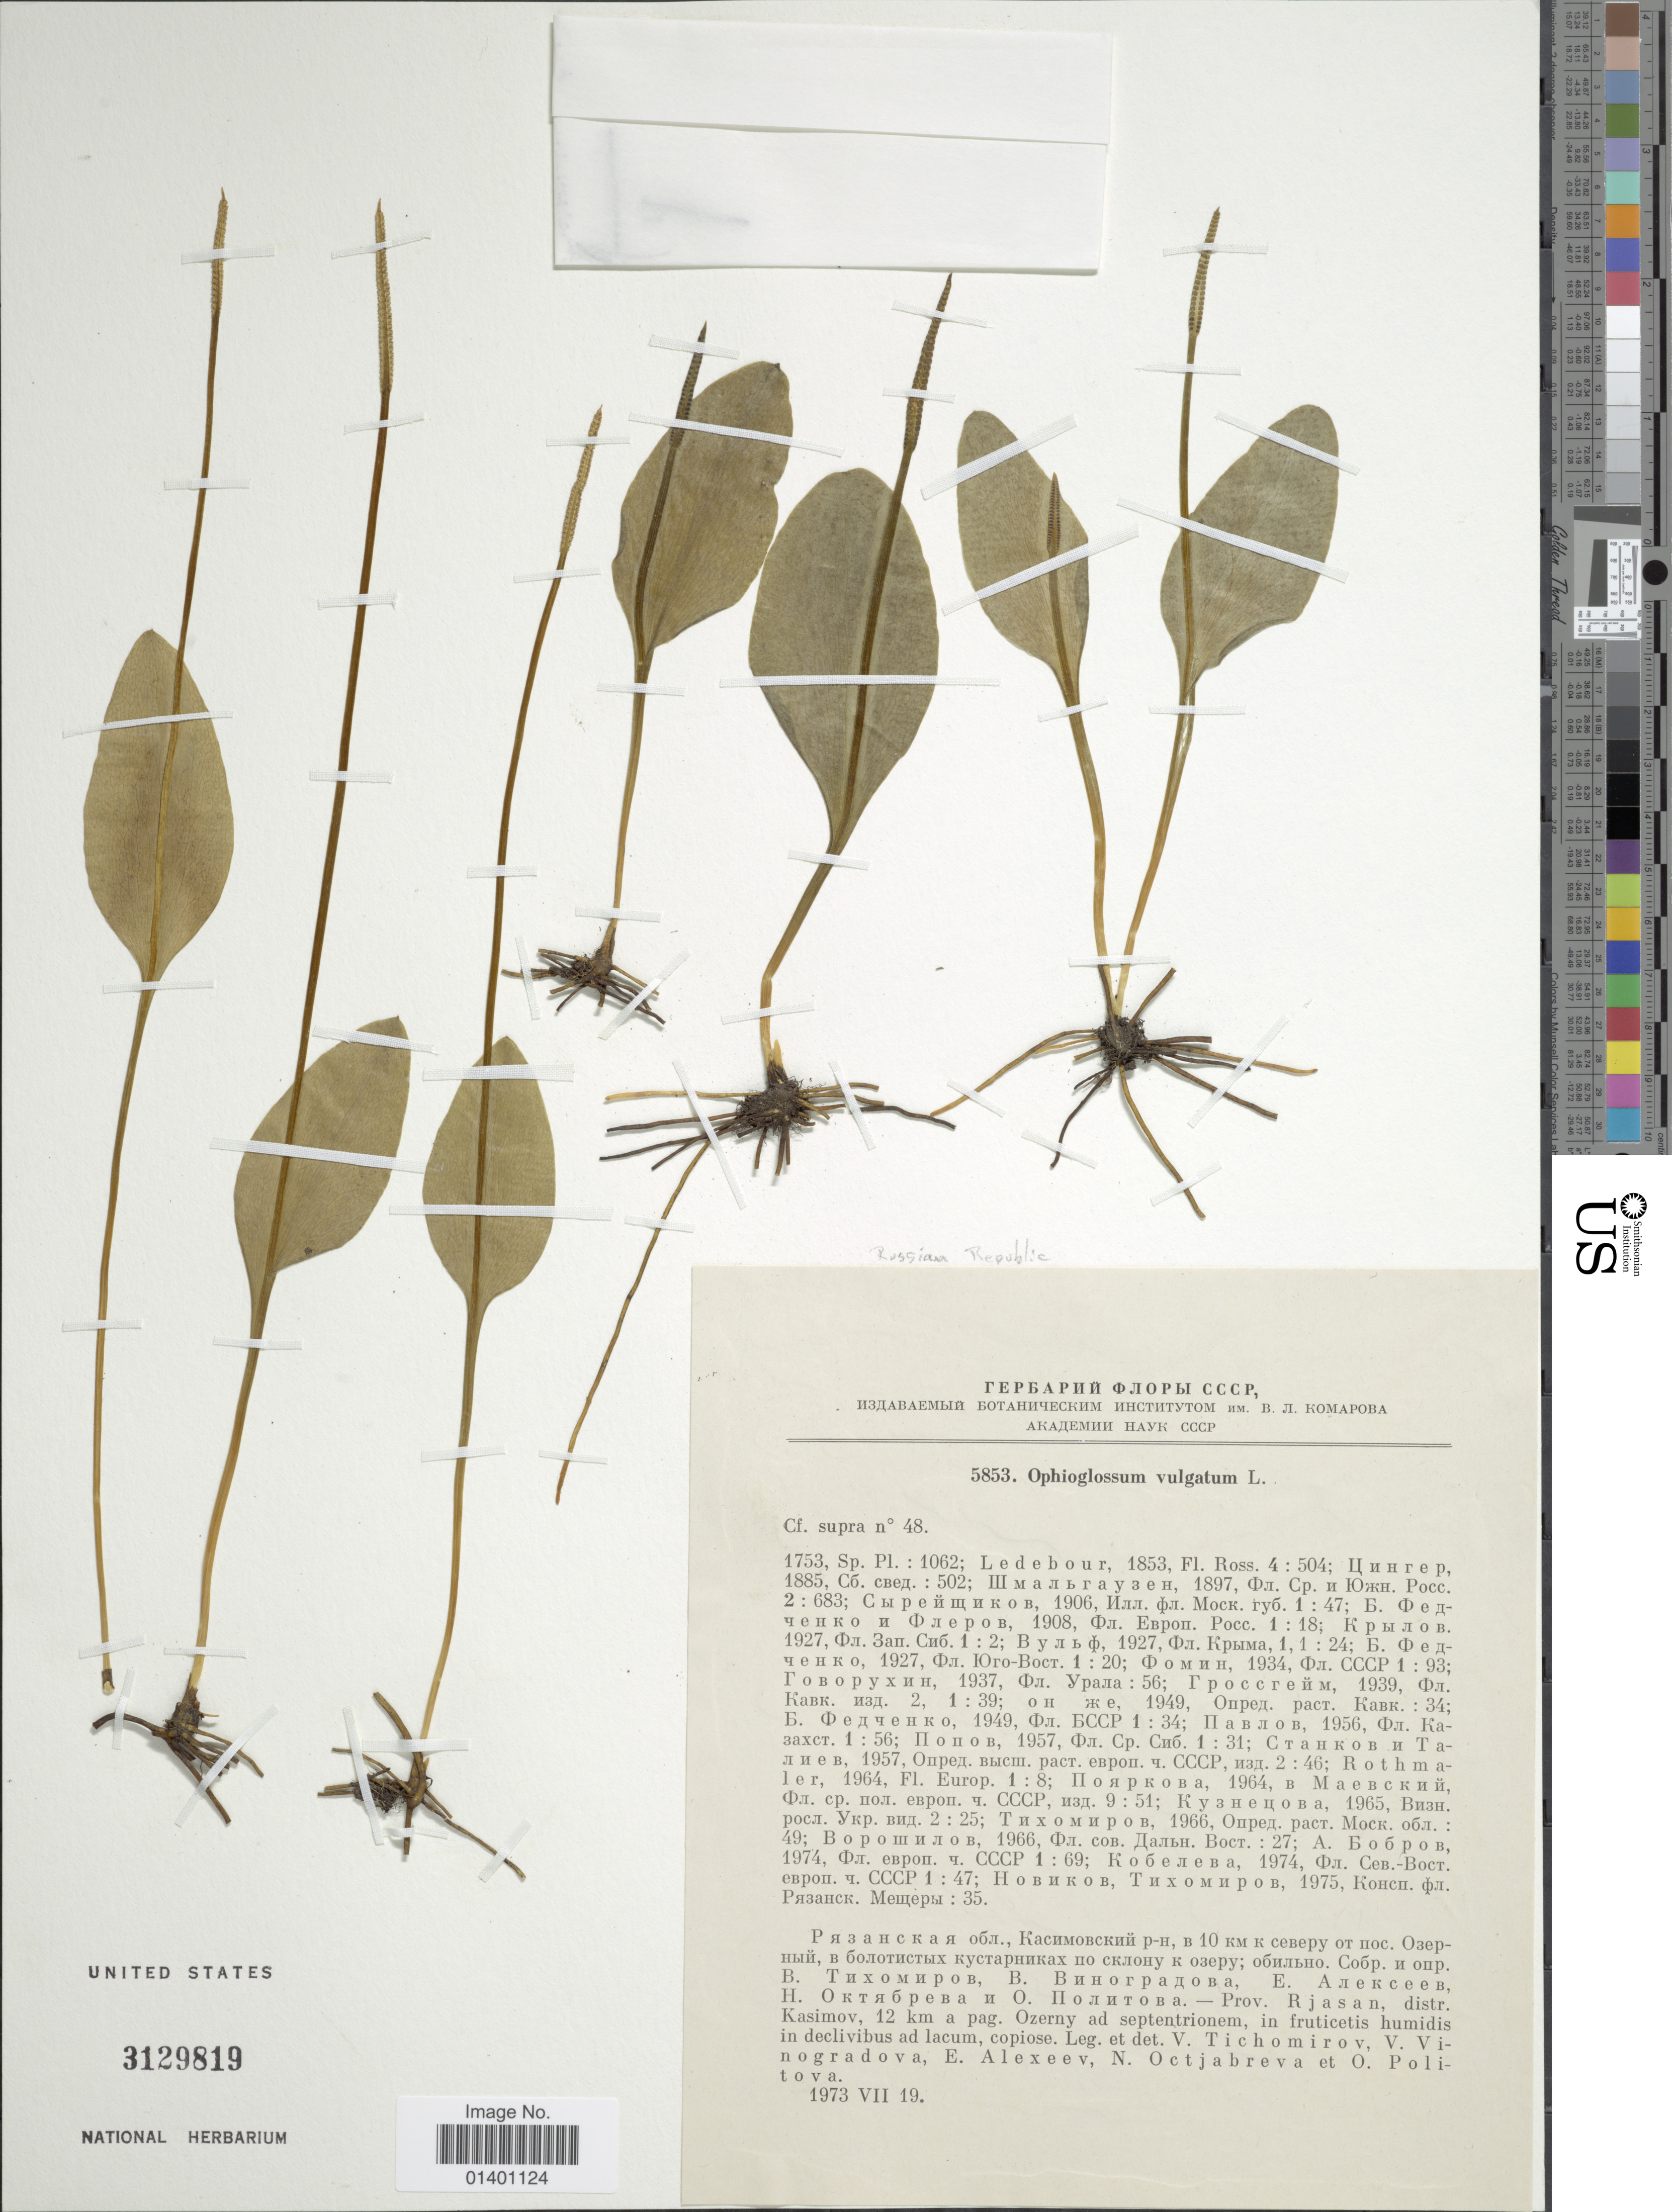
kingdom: Plantae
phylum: Tracheophyta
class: Polypodiopsida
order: Ophioglossales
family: Ophioglossaceae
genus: Ophioglossum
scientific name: Ophioglossum vulgatum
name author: L.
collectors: V. Tichomirov, V. Vinogradova, E. B. Alexeev, N. Octjabreva & O. Politova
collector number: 48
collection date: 1973-07-19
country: Russian Federation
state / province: Ryazan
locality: Prov. Rjasan, distr. Kasimov, 12 km a pag. Ozerny ad septentrionem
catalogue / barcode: US 3129819